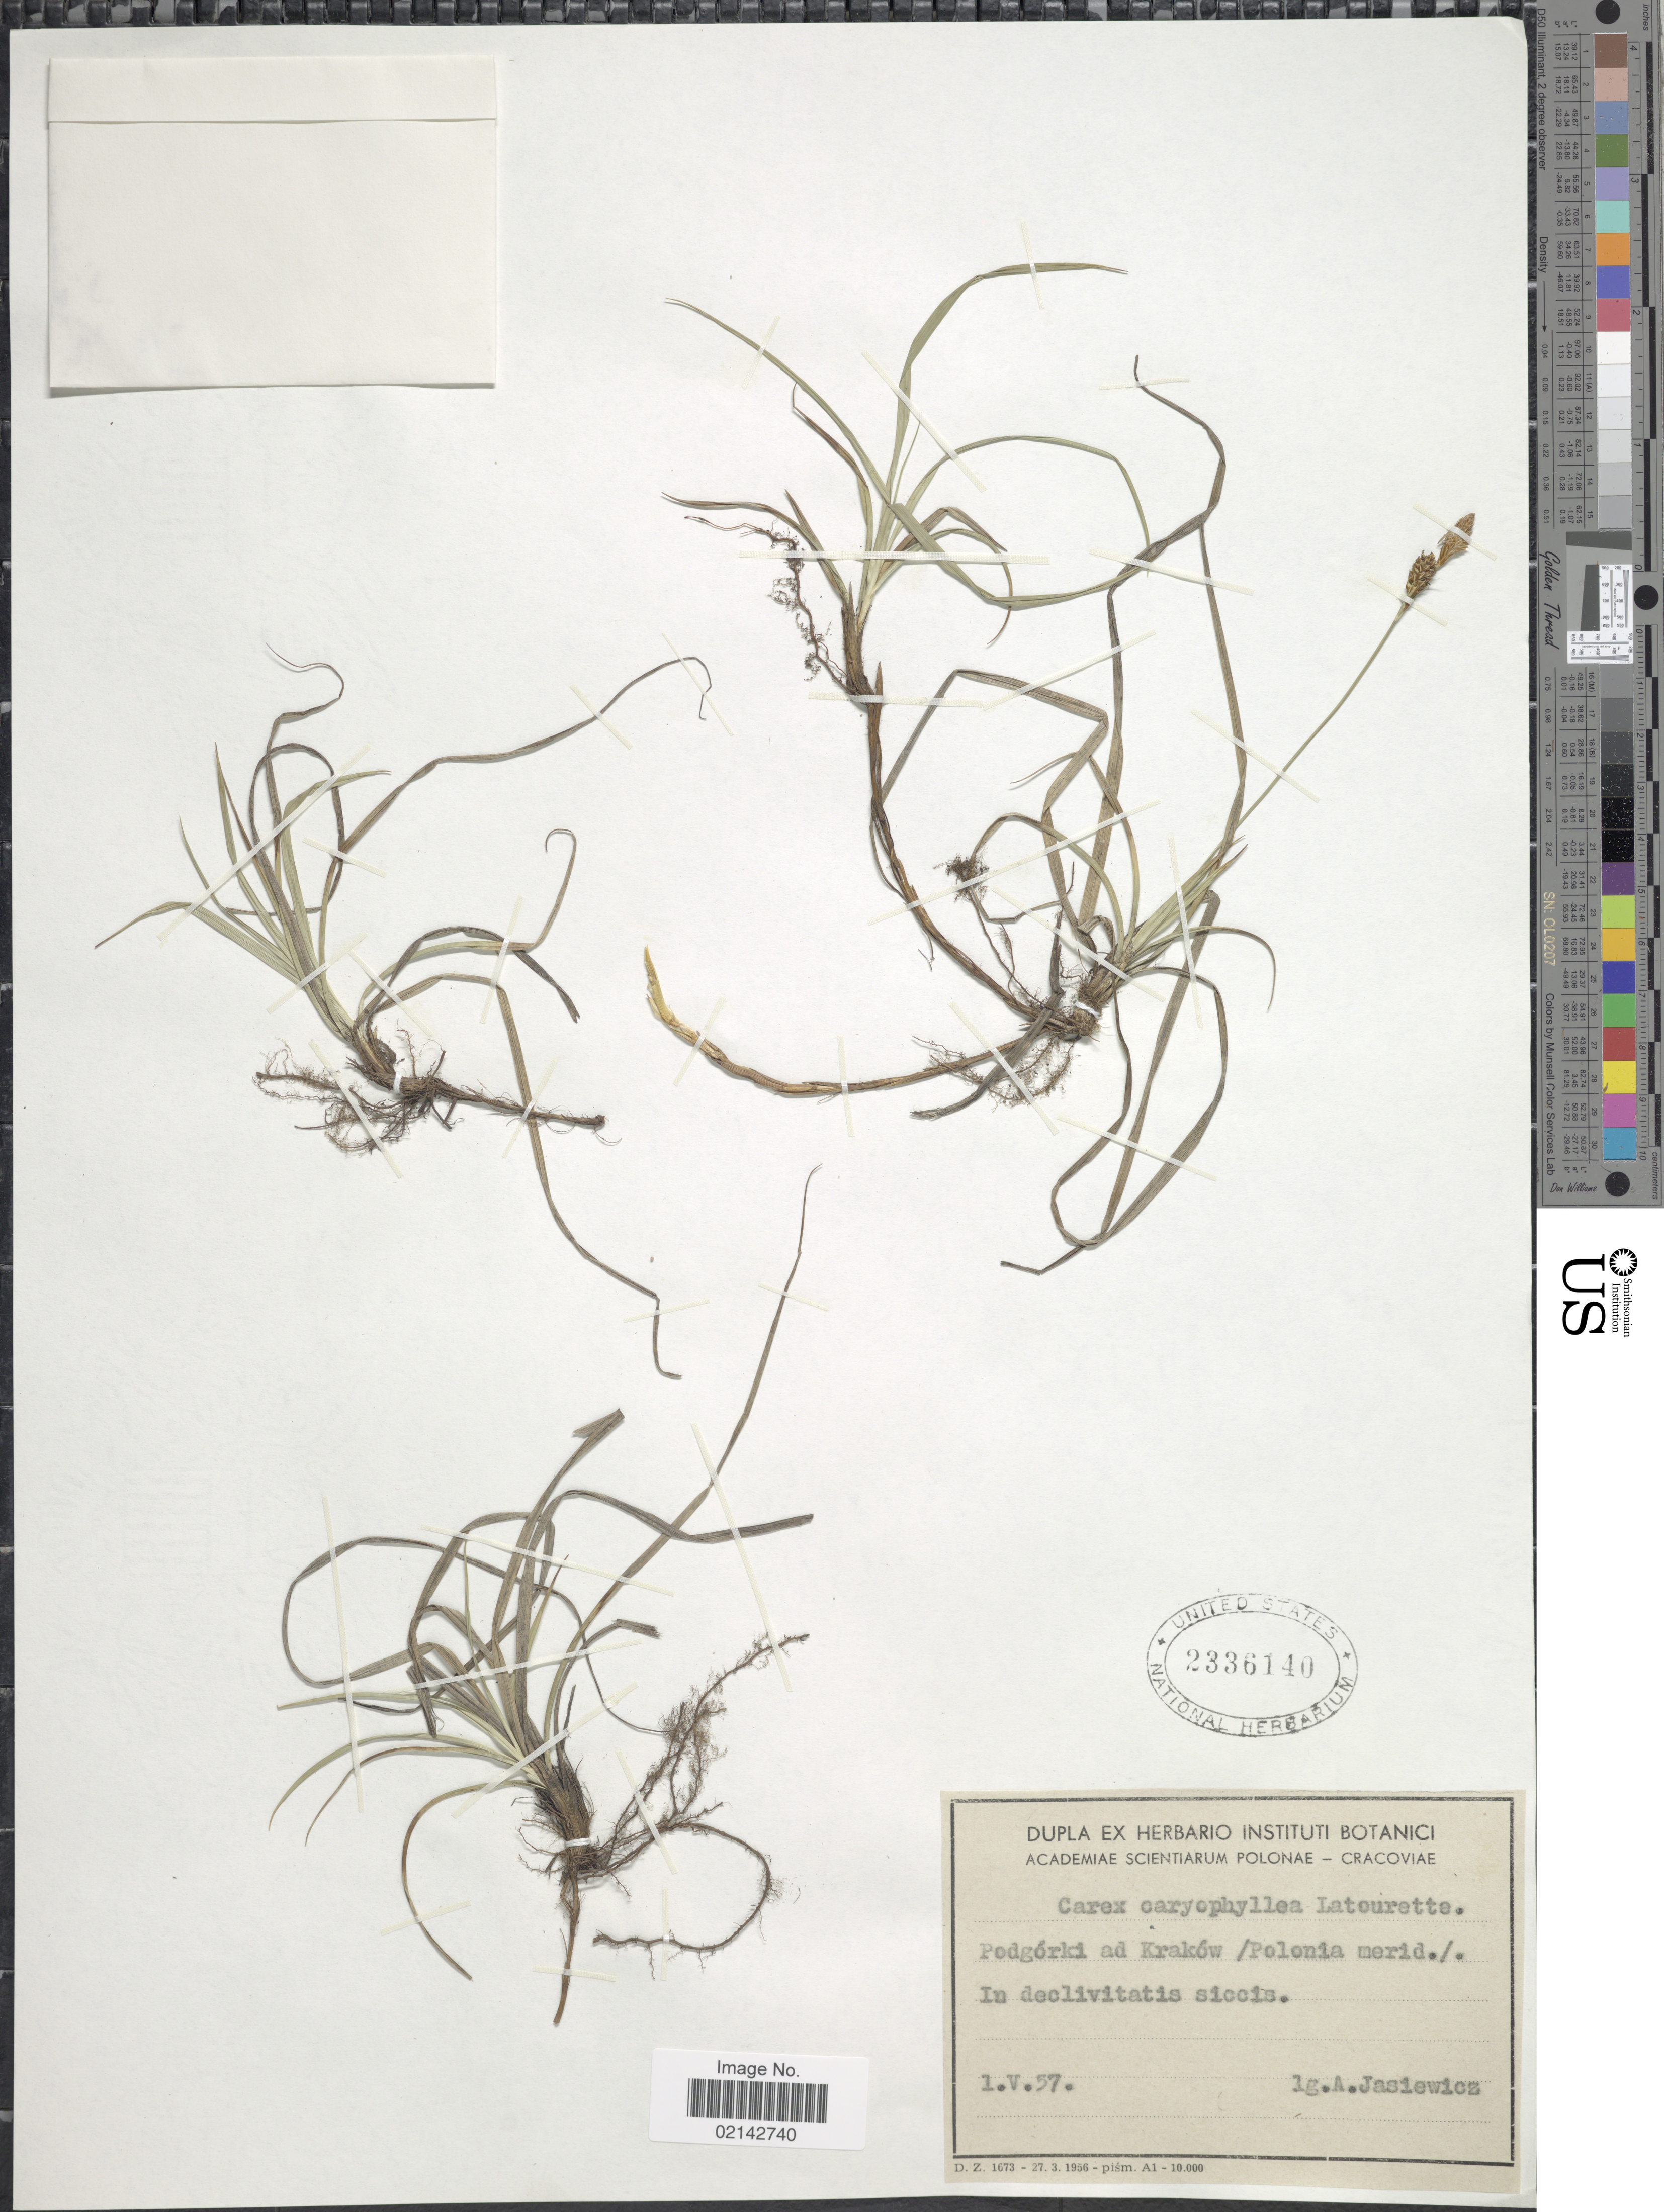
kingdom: Plantae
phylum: Tracheophyta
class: Liliopsida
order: Poales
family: Cyperaceae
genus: Carex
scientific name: Carex caryophyllea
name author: Latourr.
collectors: A. Jasiewicz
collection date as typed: Transcribed d/m/y: 1/5/57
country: Poland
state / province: Malopolskie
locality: Pedgorki ad Krakow/ Polonia merid./ In declivitatis siccis.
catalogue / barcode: US 2336140